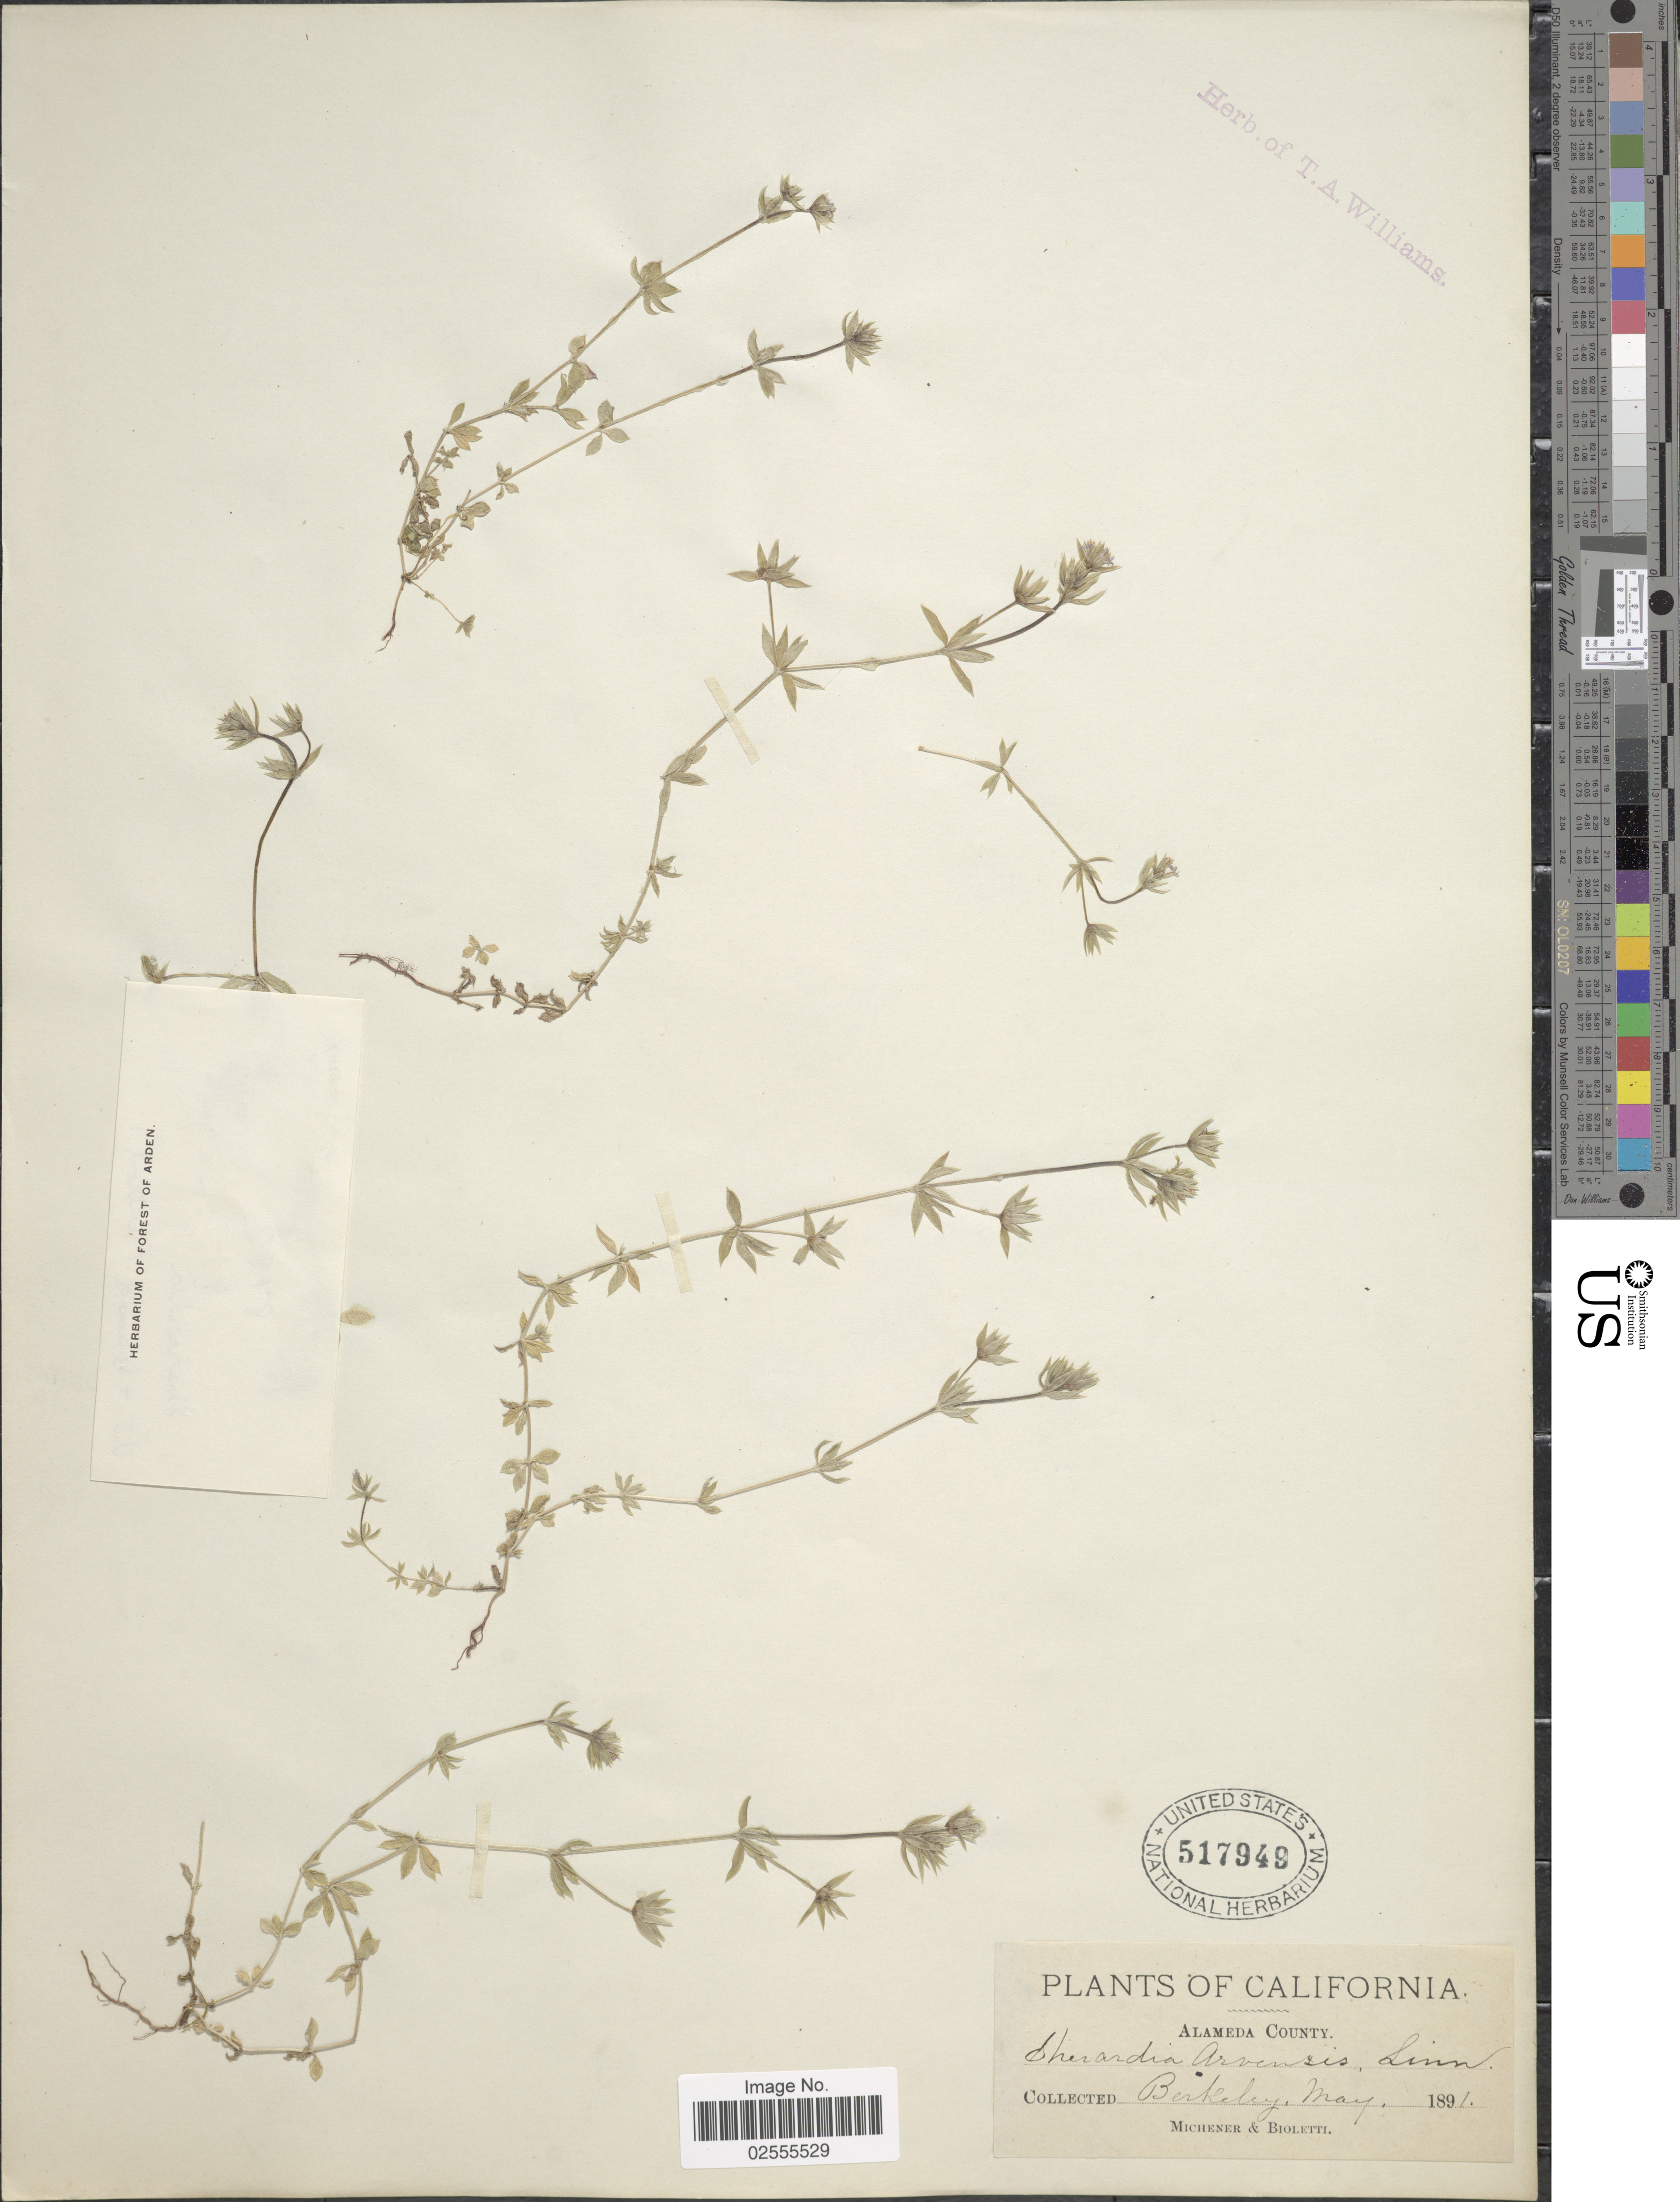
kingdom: Plantae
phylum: Tracheophyta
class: Magnoliopsida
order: Gentianales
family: Rubiaceae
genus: Sherardia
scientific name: Sherardia arvensis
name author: L.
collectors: -. Michener & -- Bioletti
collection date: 1891-05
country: United States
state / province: California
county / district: Alameda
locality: Alameda County, Berkeley.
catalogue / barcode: US 517949